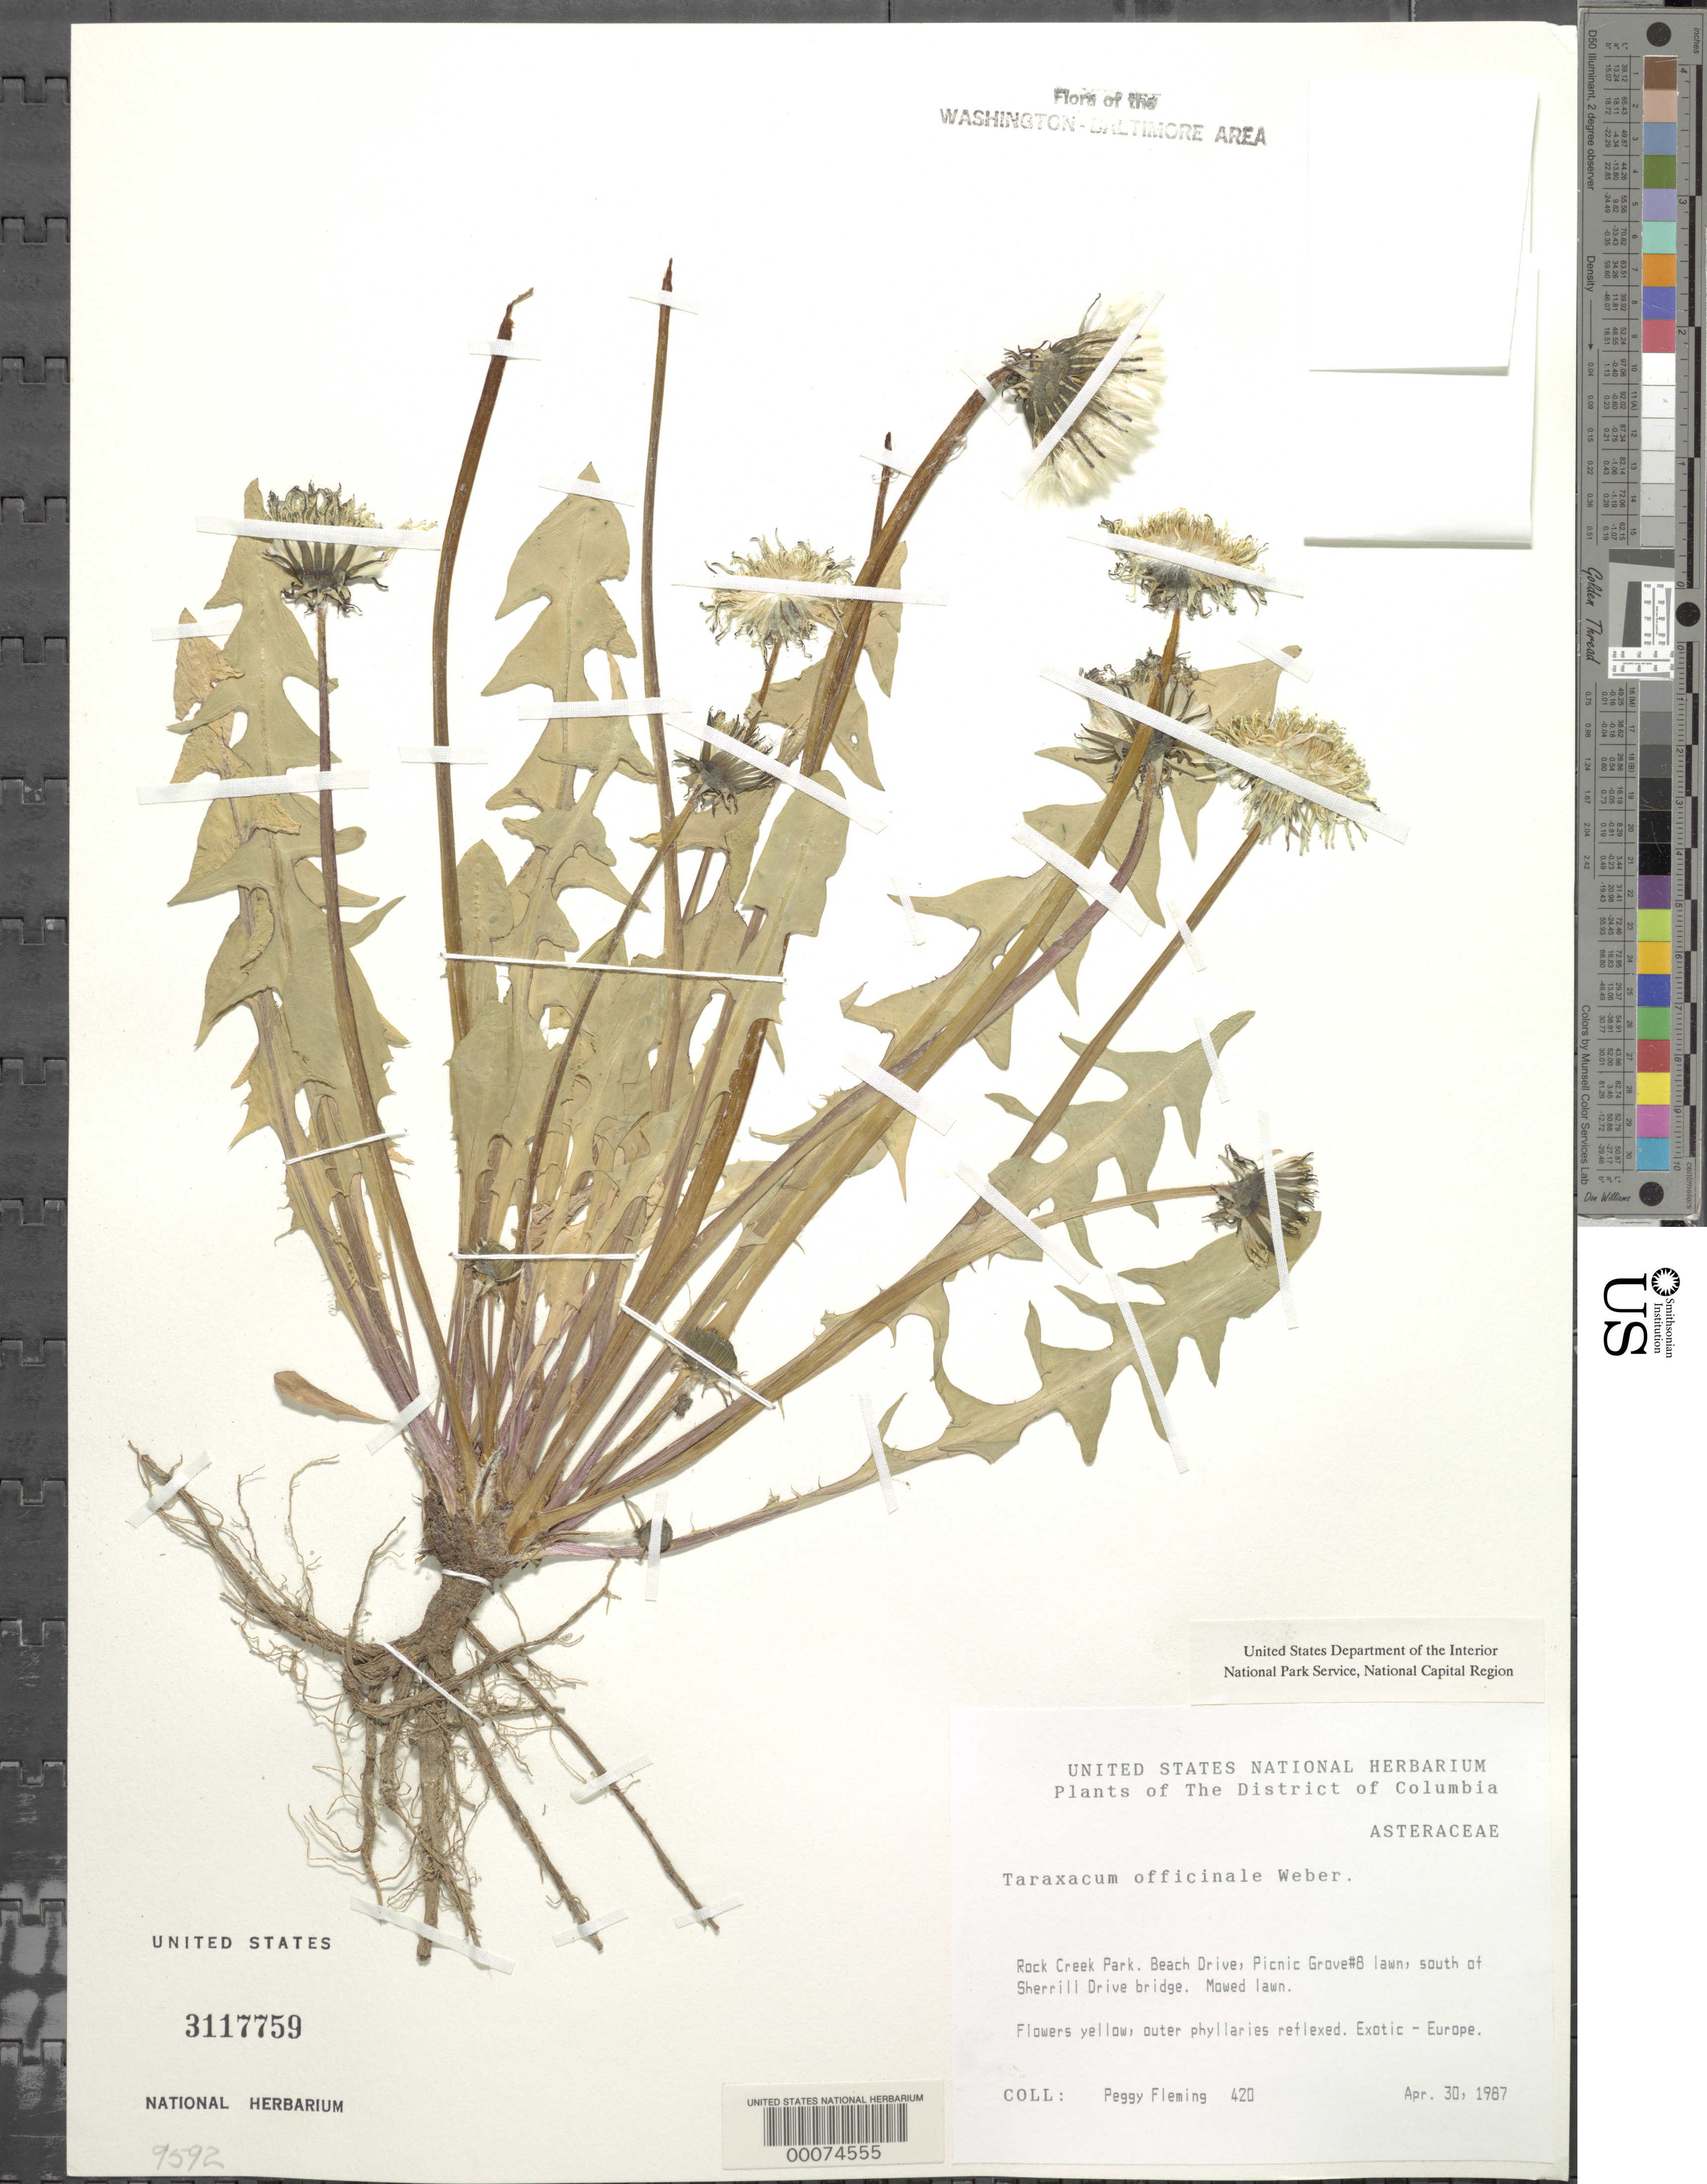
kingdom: Plantae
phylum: Tracheophyta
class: Magnoliopsida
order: Asterales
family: Asteraceae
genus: Taraxacum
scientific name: Taraxacum officinale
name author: G.H. Weber ex F.H. Wigg.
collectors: P. Fleming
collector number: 420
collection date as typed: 30 Apr 1987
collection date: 1987-04-30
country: United States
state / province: District of Columbia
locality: Rock Creek Park. Beach Drive, Picnic Grove # 8 lawn, south of Sherrill Drive Bridge. Rock Creek Park & vicinity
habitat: Mowed lawn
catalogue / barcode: US 3117759